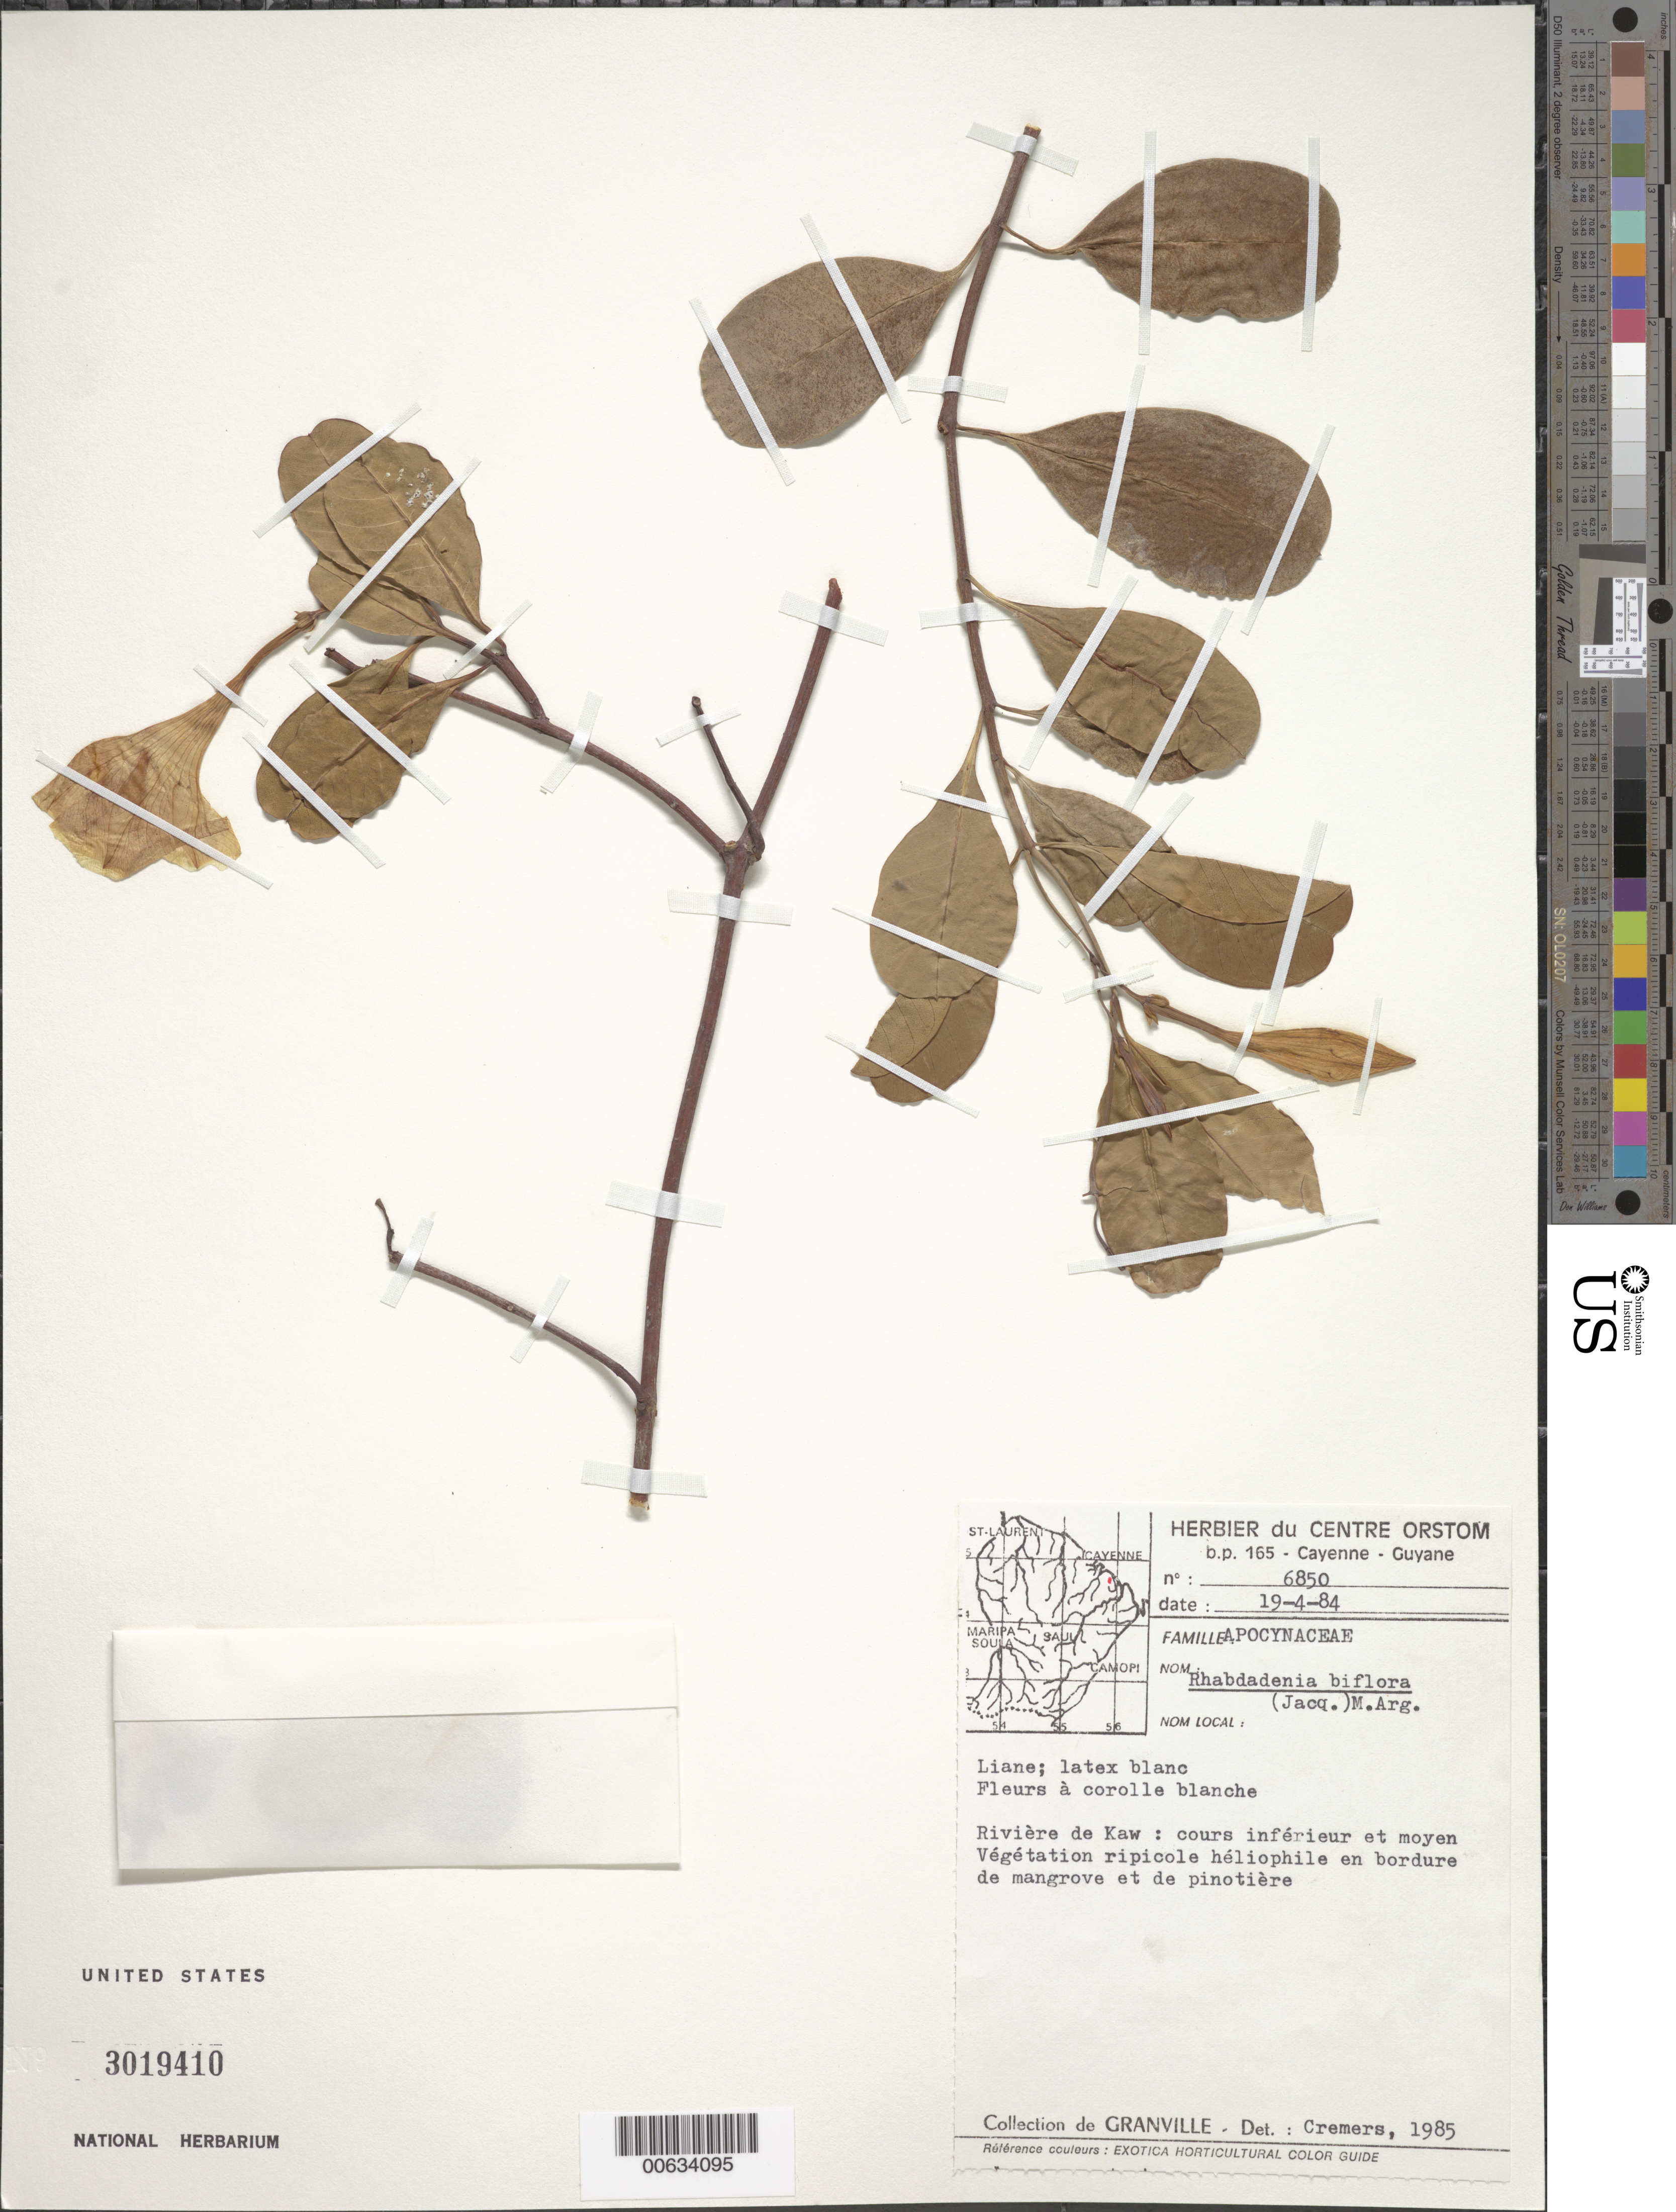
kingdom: Plantae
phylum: Tracheophyta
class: Magnoliopsida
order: Gentianales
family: Apocynaceae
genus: Rhabdadenia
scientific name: Rhabdadenia biflora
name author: (Jacq.) Müll. Arg.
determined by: Cremers, Georges A.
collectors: J.-J. de Granville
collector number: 6850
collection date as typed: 19-Apr-84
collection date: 1984-04-19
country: French Guiana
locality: Rivière de Kaw, cours inferieure et moyen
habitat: Végétation ripicole héliophile en bordure de mangrove ou de pinotière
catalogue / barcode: US 3019410